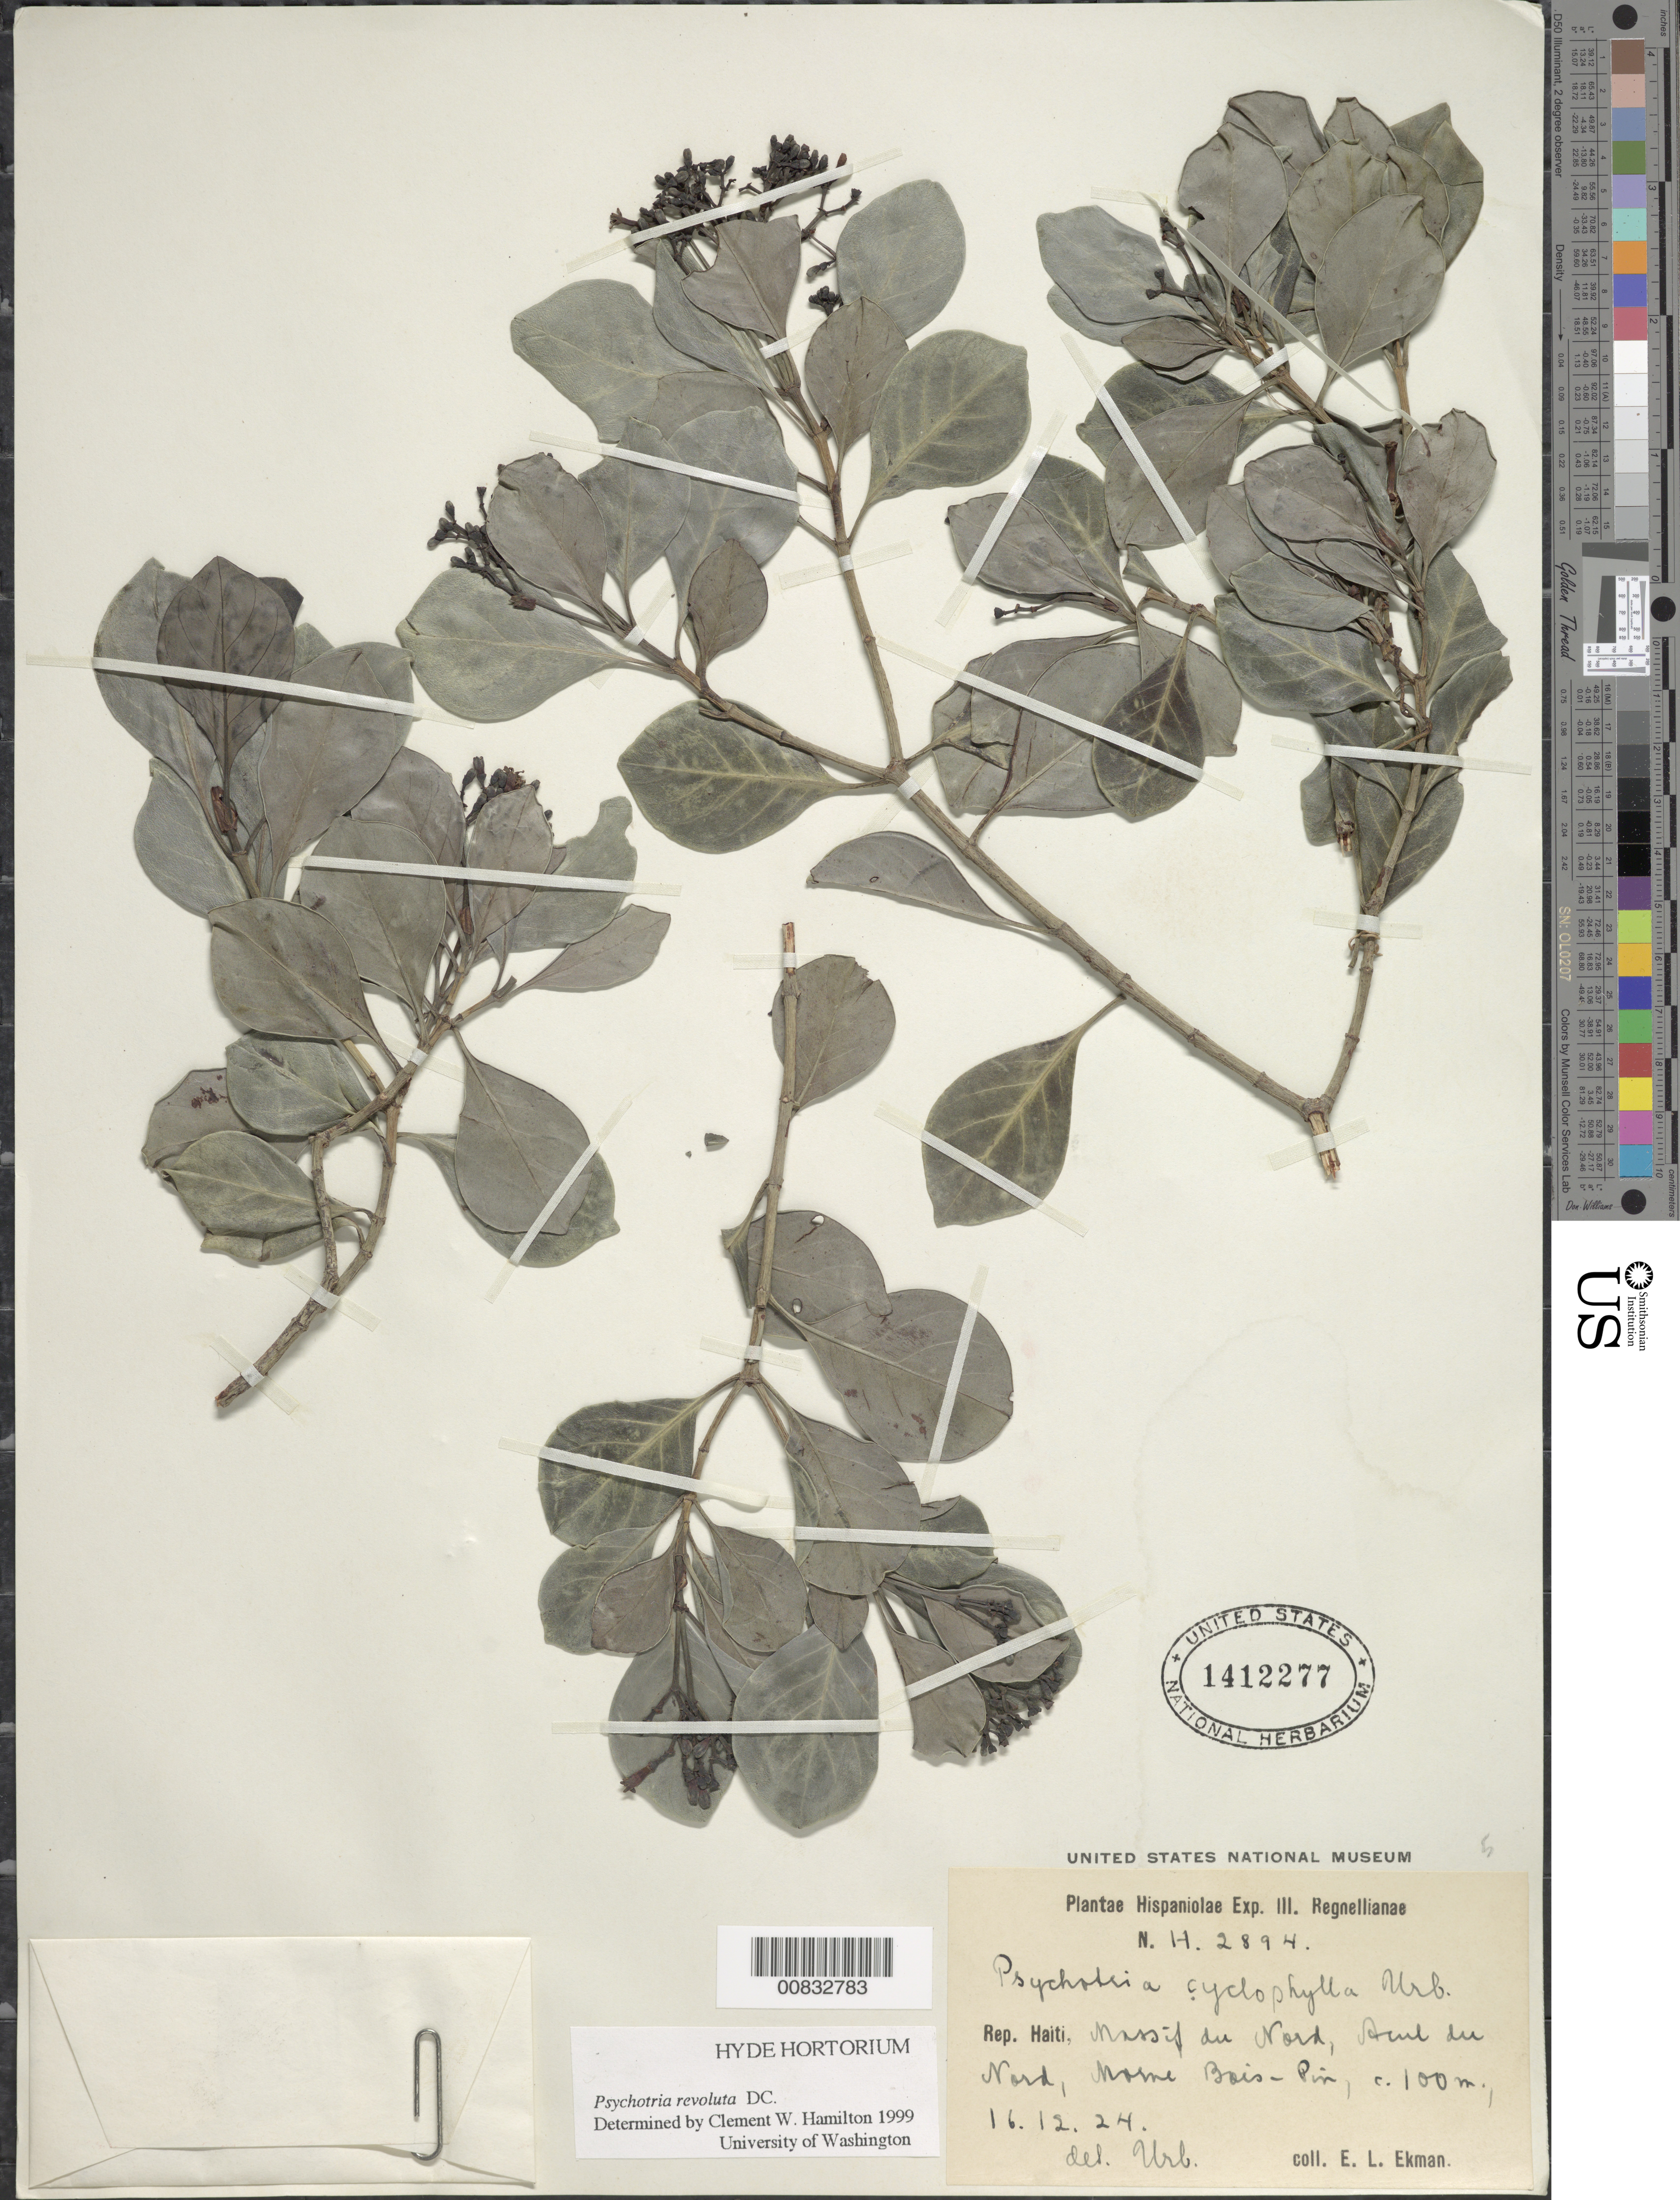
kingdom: Plantae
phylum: Tracheophyta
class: Magnoliopsida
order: Gentianales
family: Rubiaceae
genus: Psychotria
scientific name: Psychotria revoluta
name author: DC.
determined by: Hamilton, C. W.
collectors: E. L. Ekman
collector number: H 2894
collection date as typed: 16 Dec 1924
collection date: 1924-12-16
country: Haiti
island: Hispaniola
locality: Massif du Nord, Acul du Nord, Morne Bois-Rin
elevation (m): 100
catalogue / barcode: US 1412277